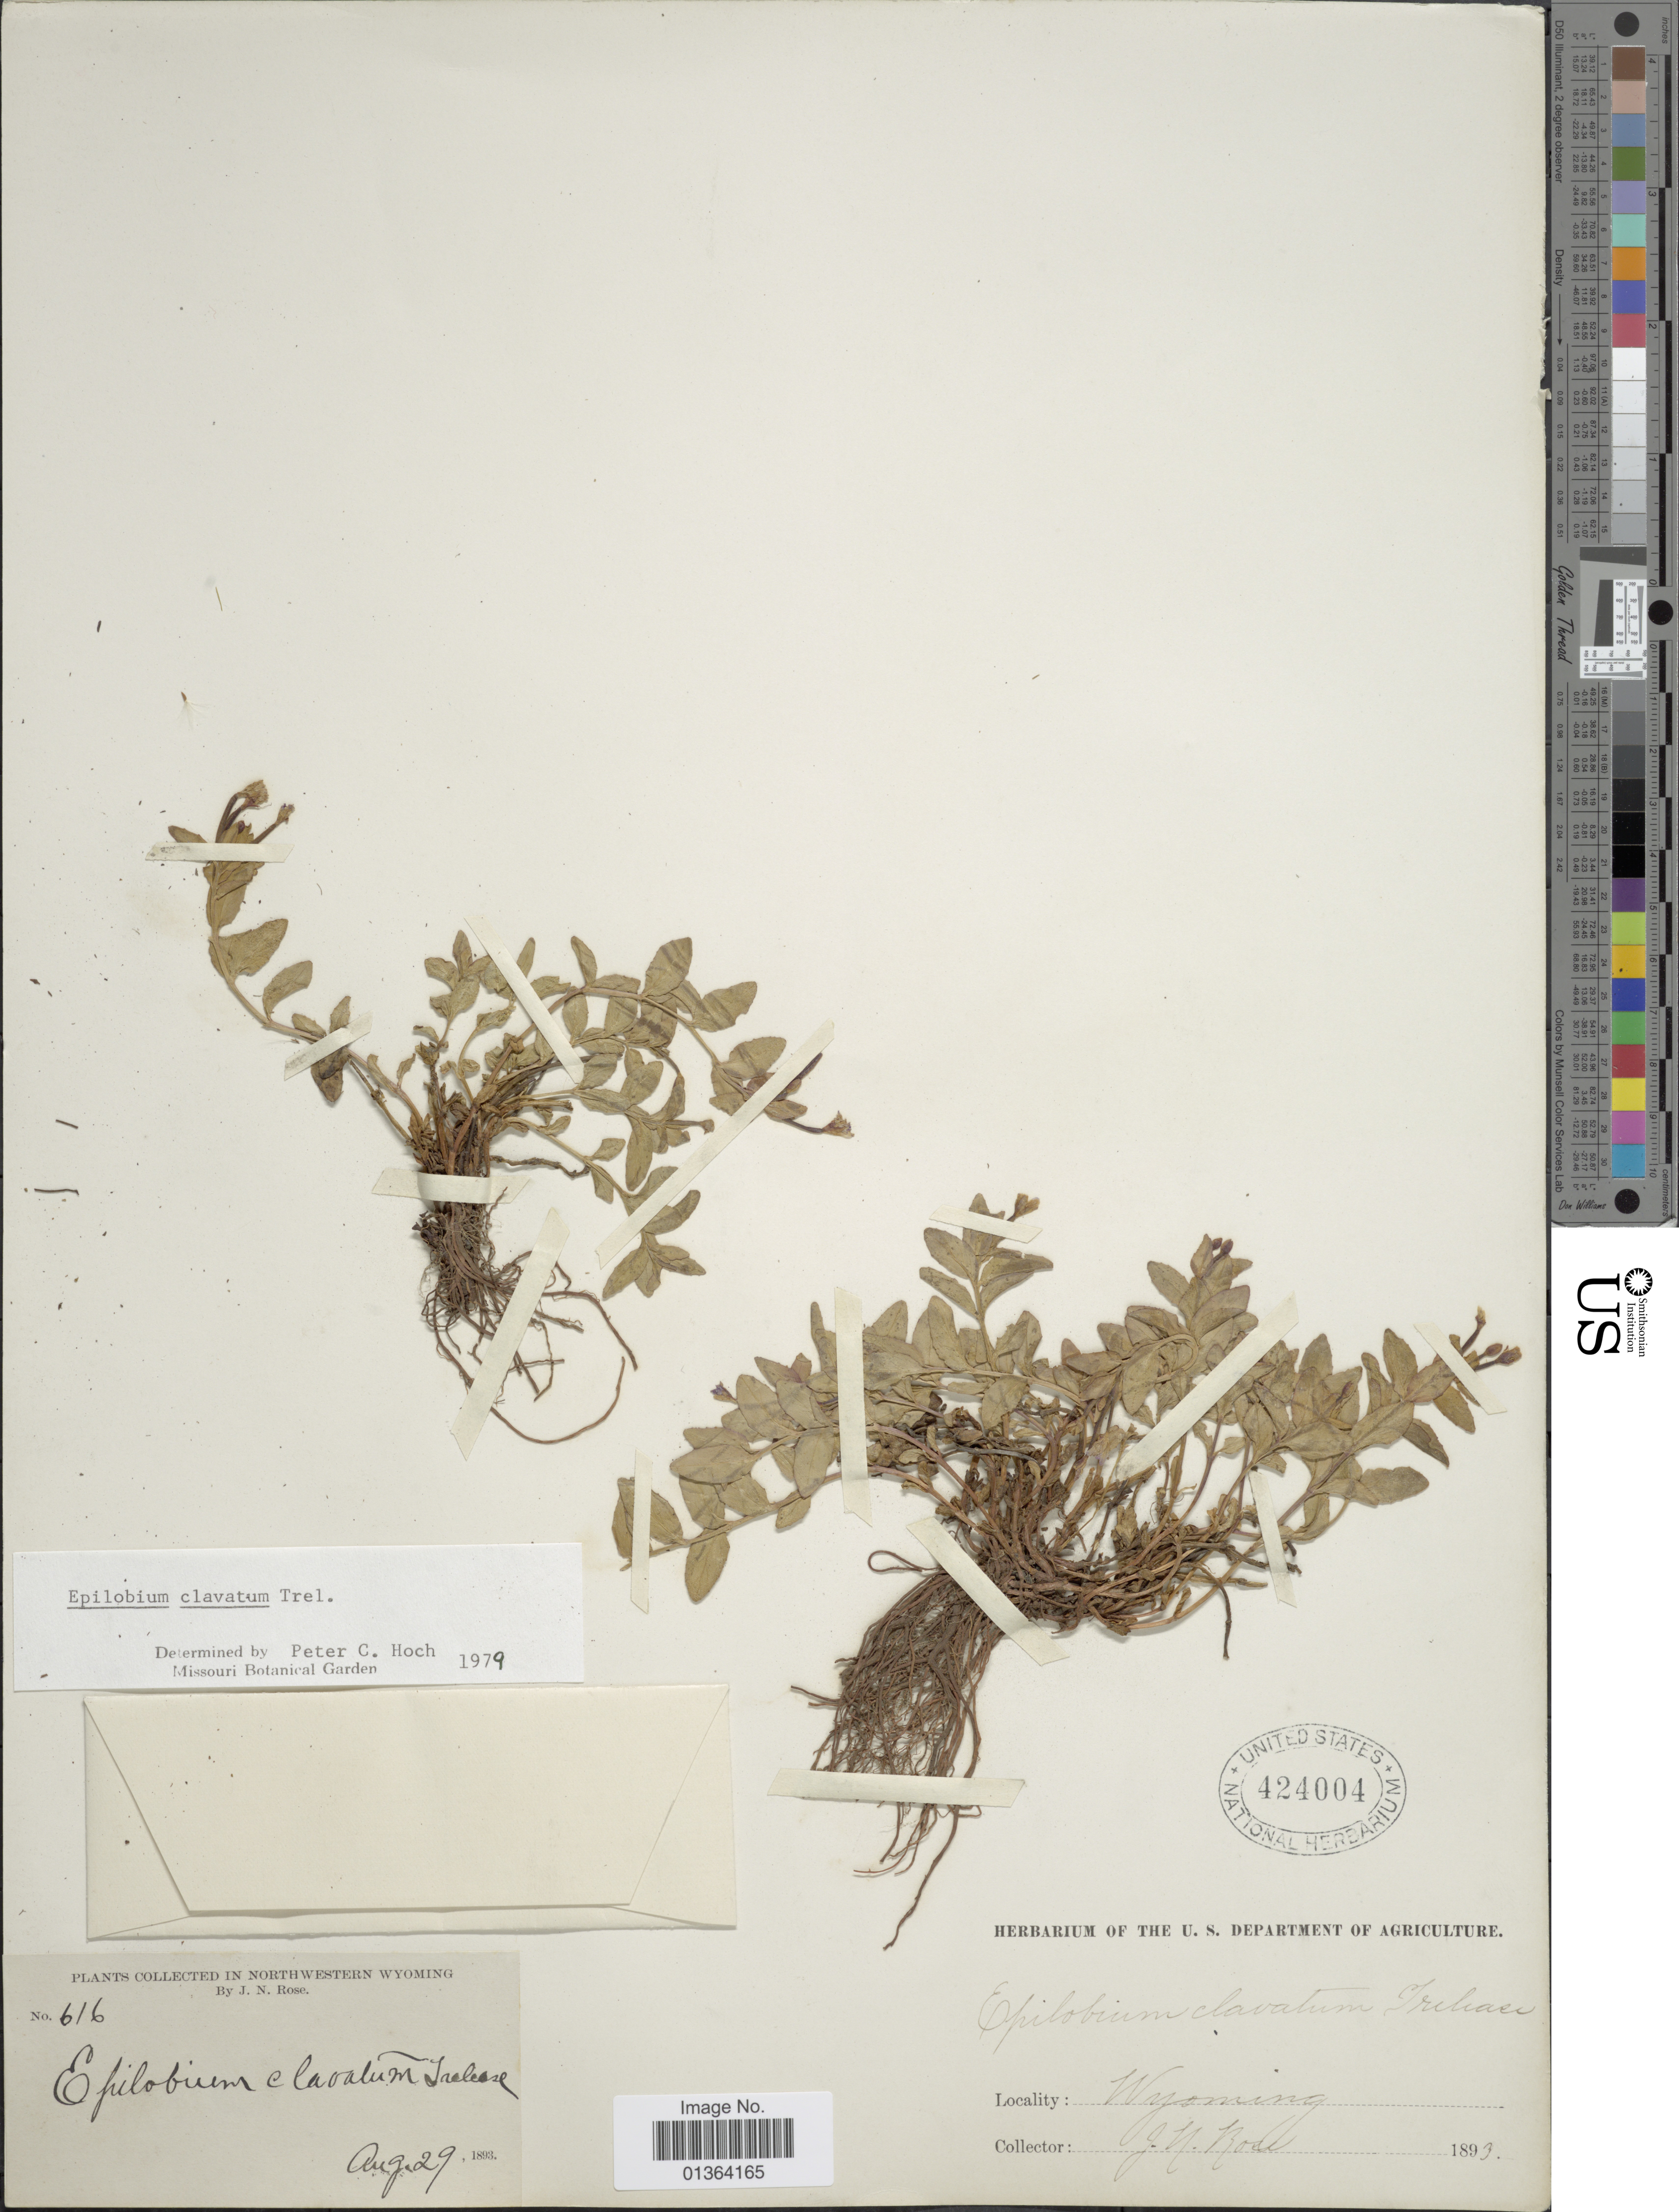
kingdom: Plantae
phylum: Tracheophyta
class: Magnoliopsida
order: Myrtales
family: Onagraceae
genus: Epilobium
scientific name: Epilobium clavatum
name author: Hausskn.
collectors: J. N. Rose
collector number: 616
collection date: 1893-08-29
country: United States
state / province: Wyoming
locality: Northwestern Wyoming.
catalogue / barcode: US 424004